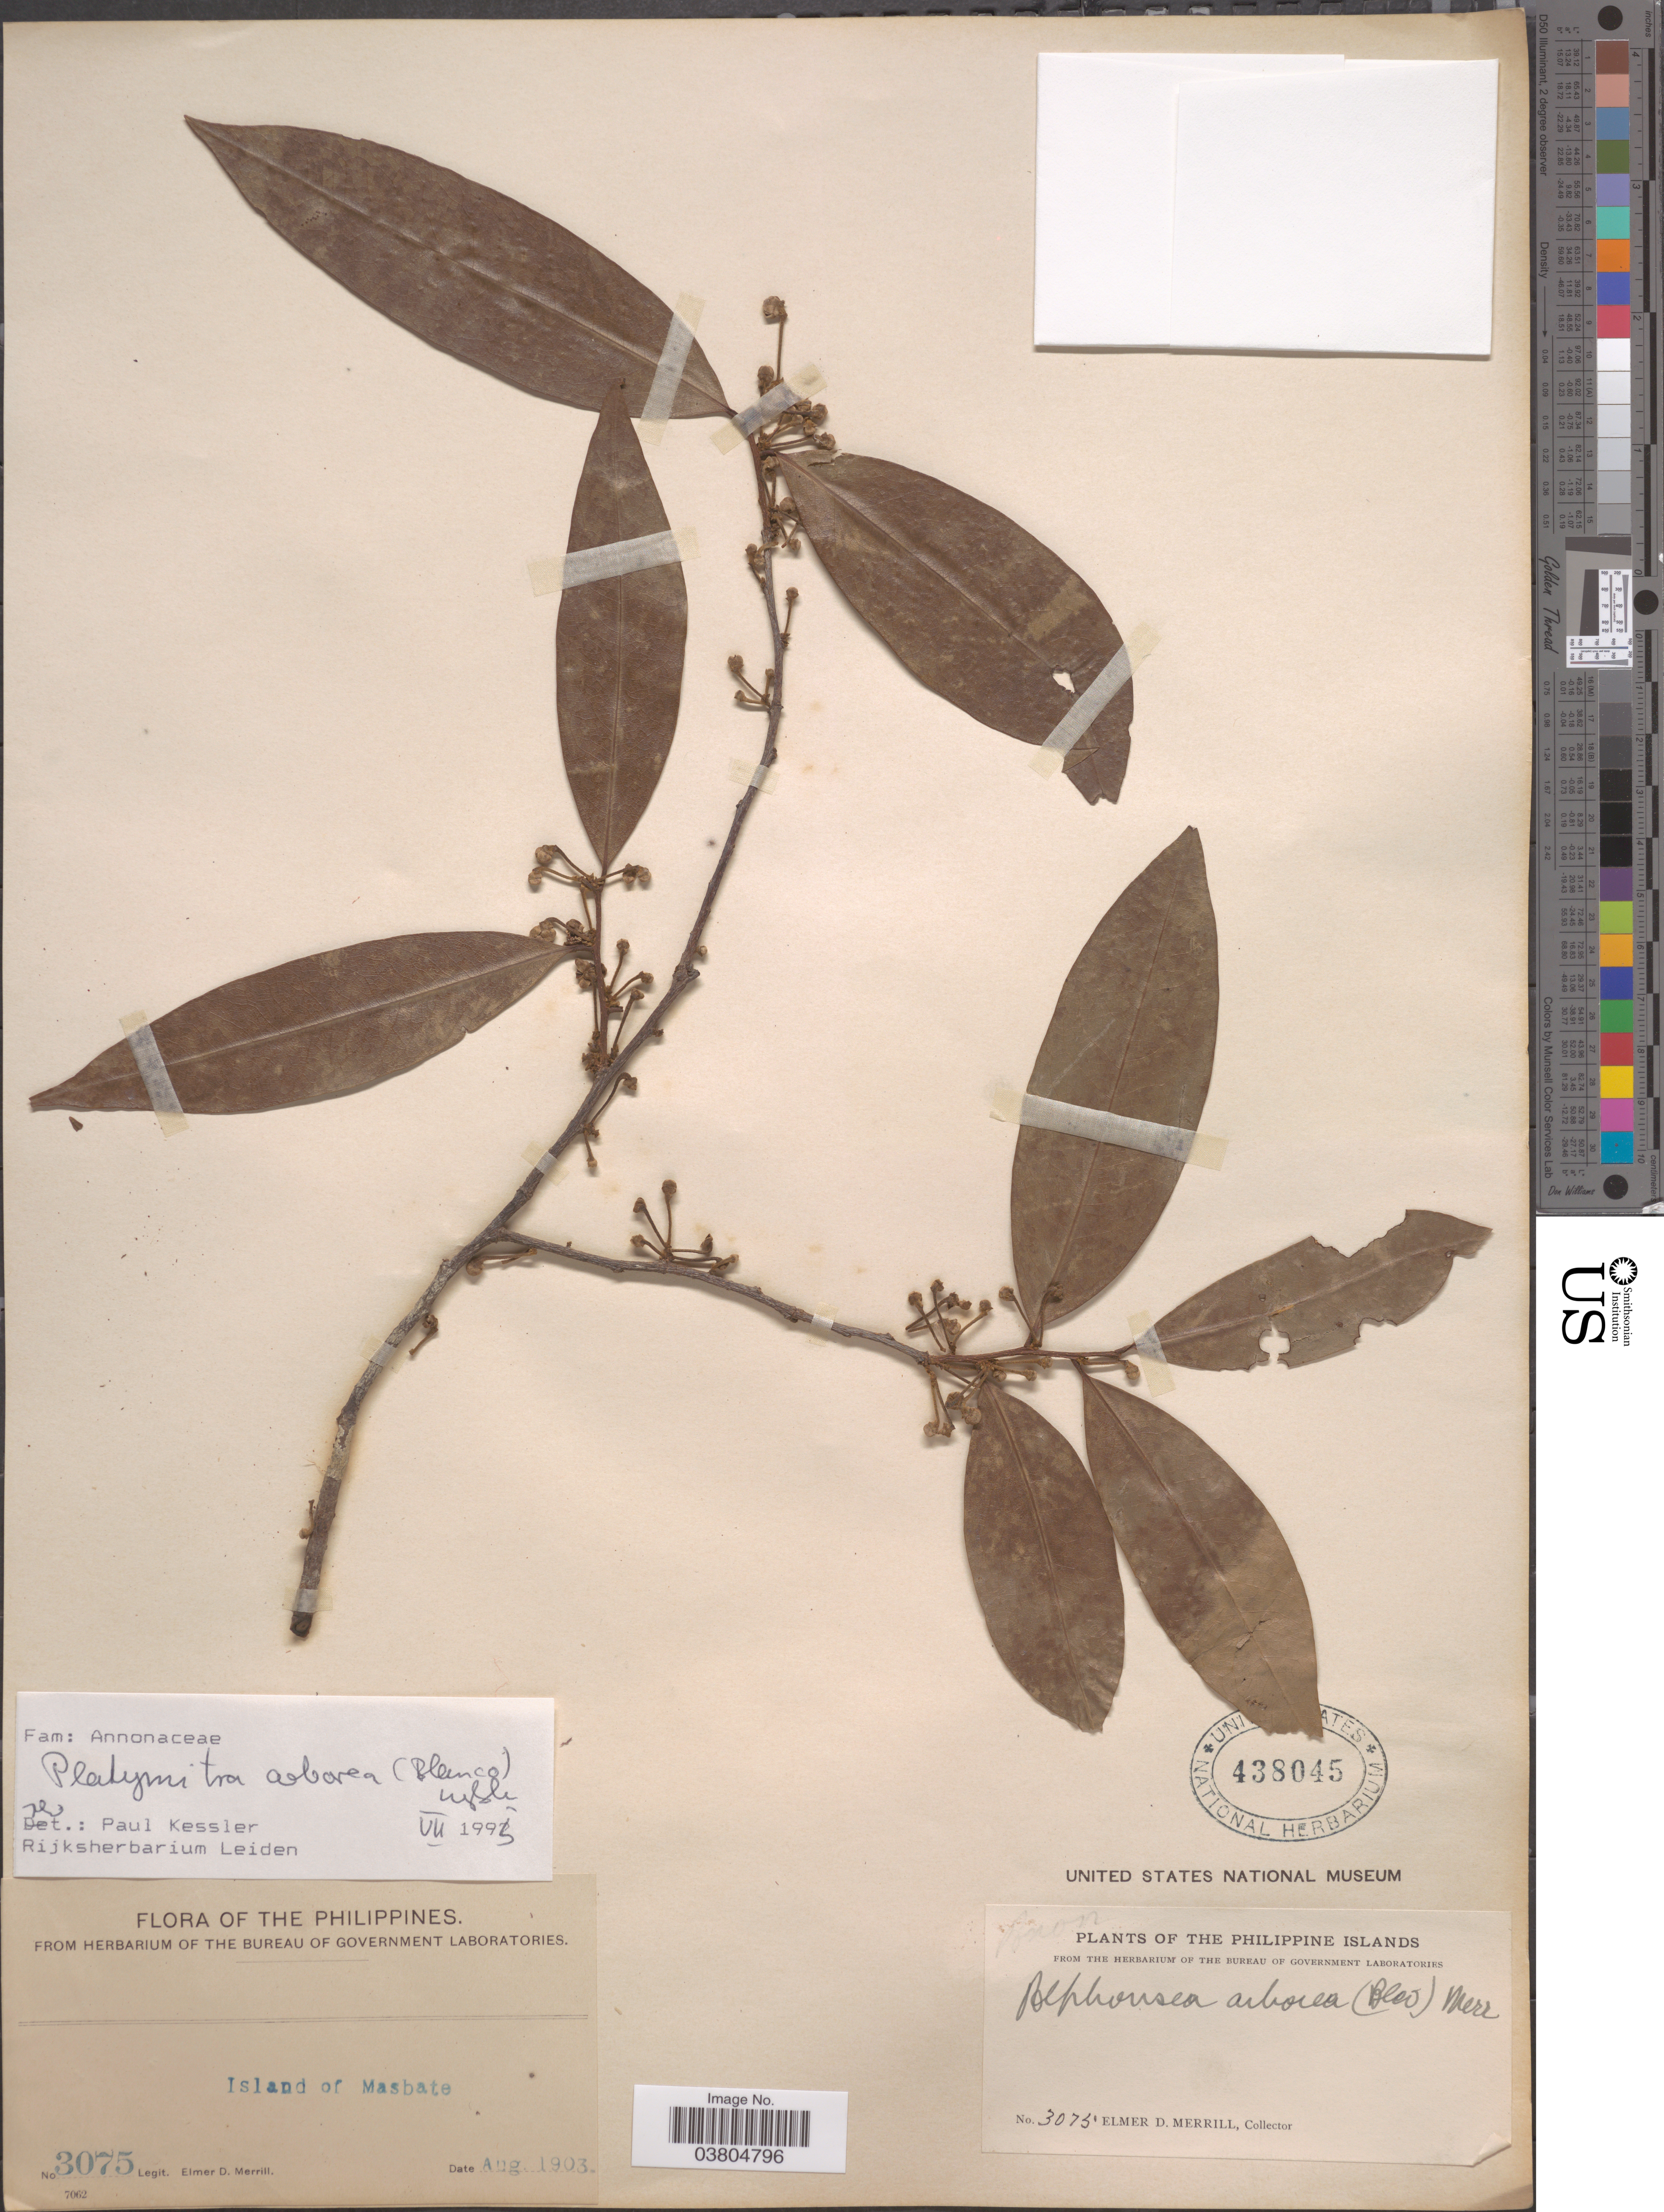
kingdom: Plantae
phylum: Tracheophyta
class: Magnoliopsida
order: Magnoliales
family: Annonaceae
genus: Platymitra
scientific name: Platymitra arborea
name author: (Blanco) Kessler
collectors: E. D. Merrill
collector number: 3075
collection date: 1903-08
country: Philippines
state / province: Bicol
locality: Island of Masbate. The Philippine Islands.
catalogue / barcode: US 438045